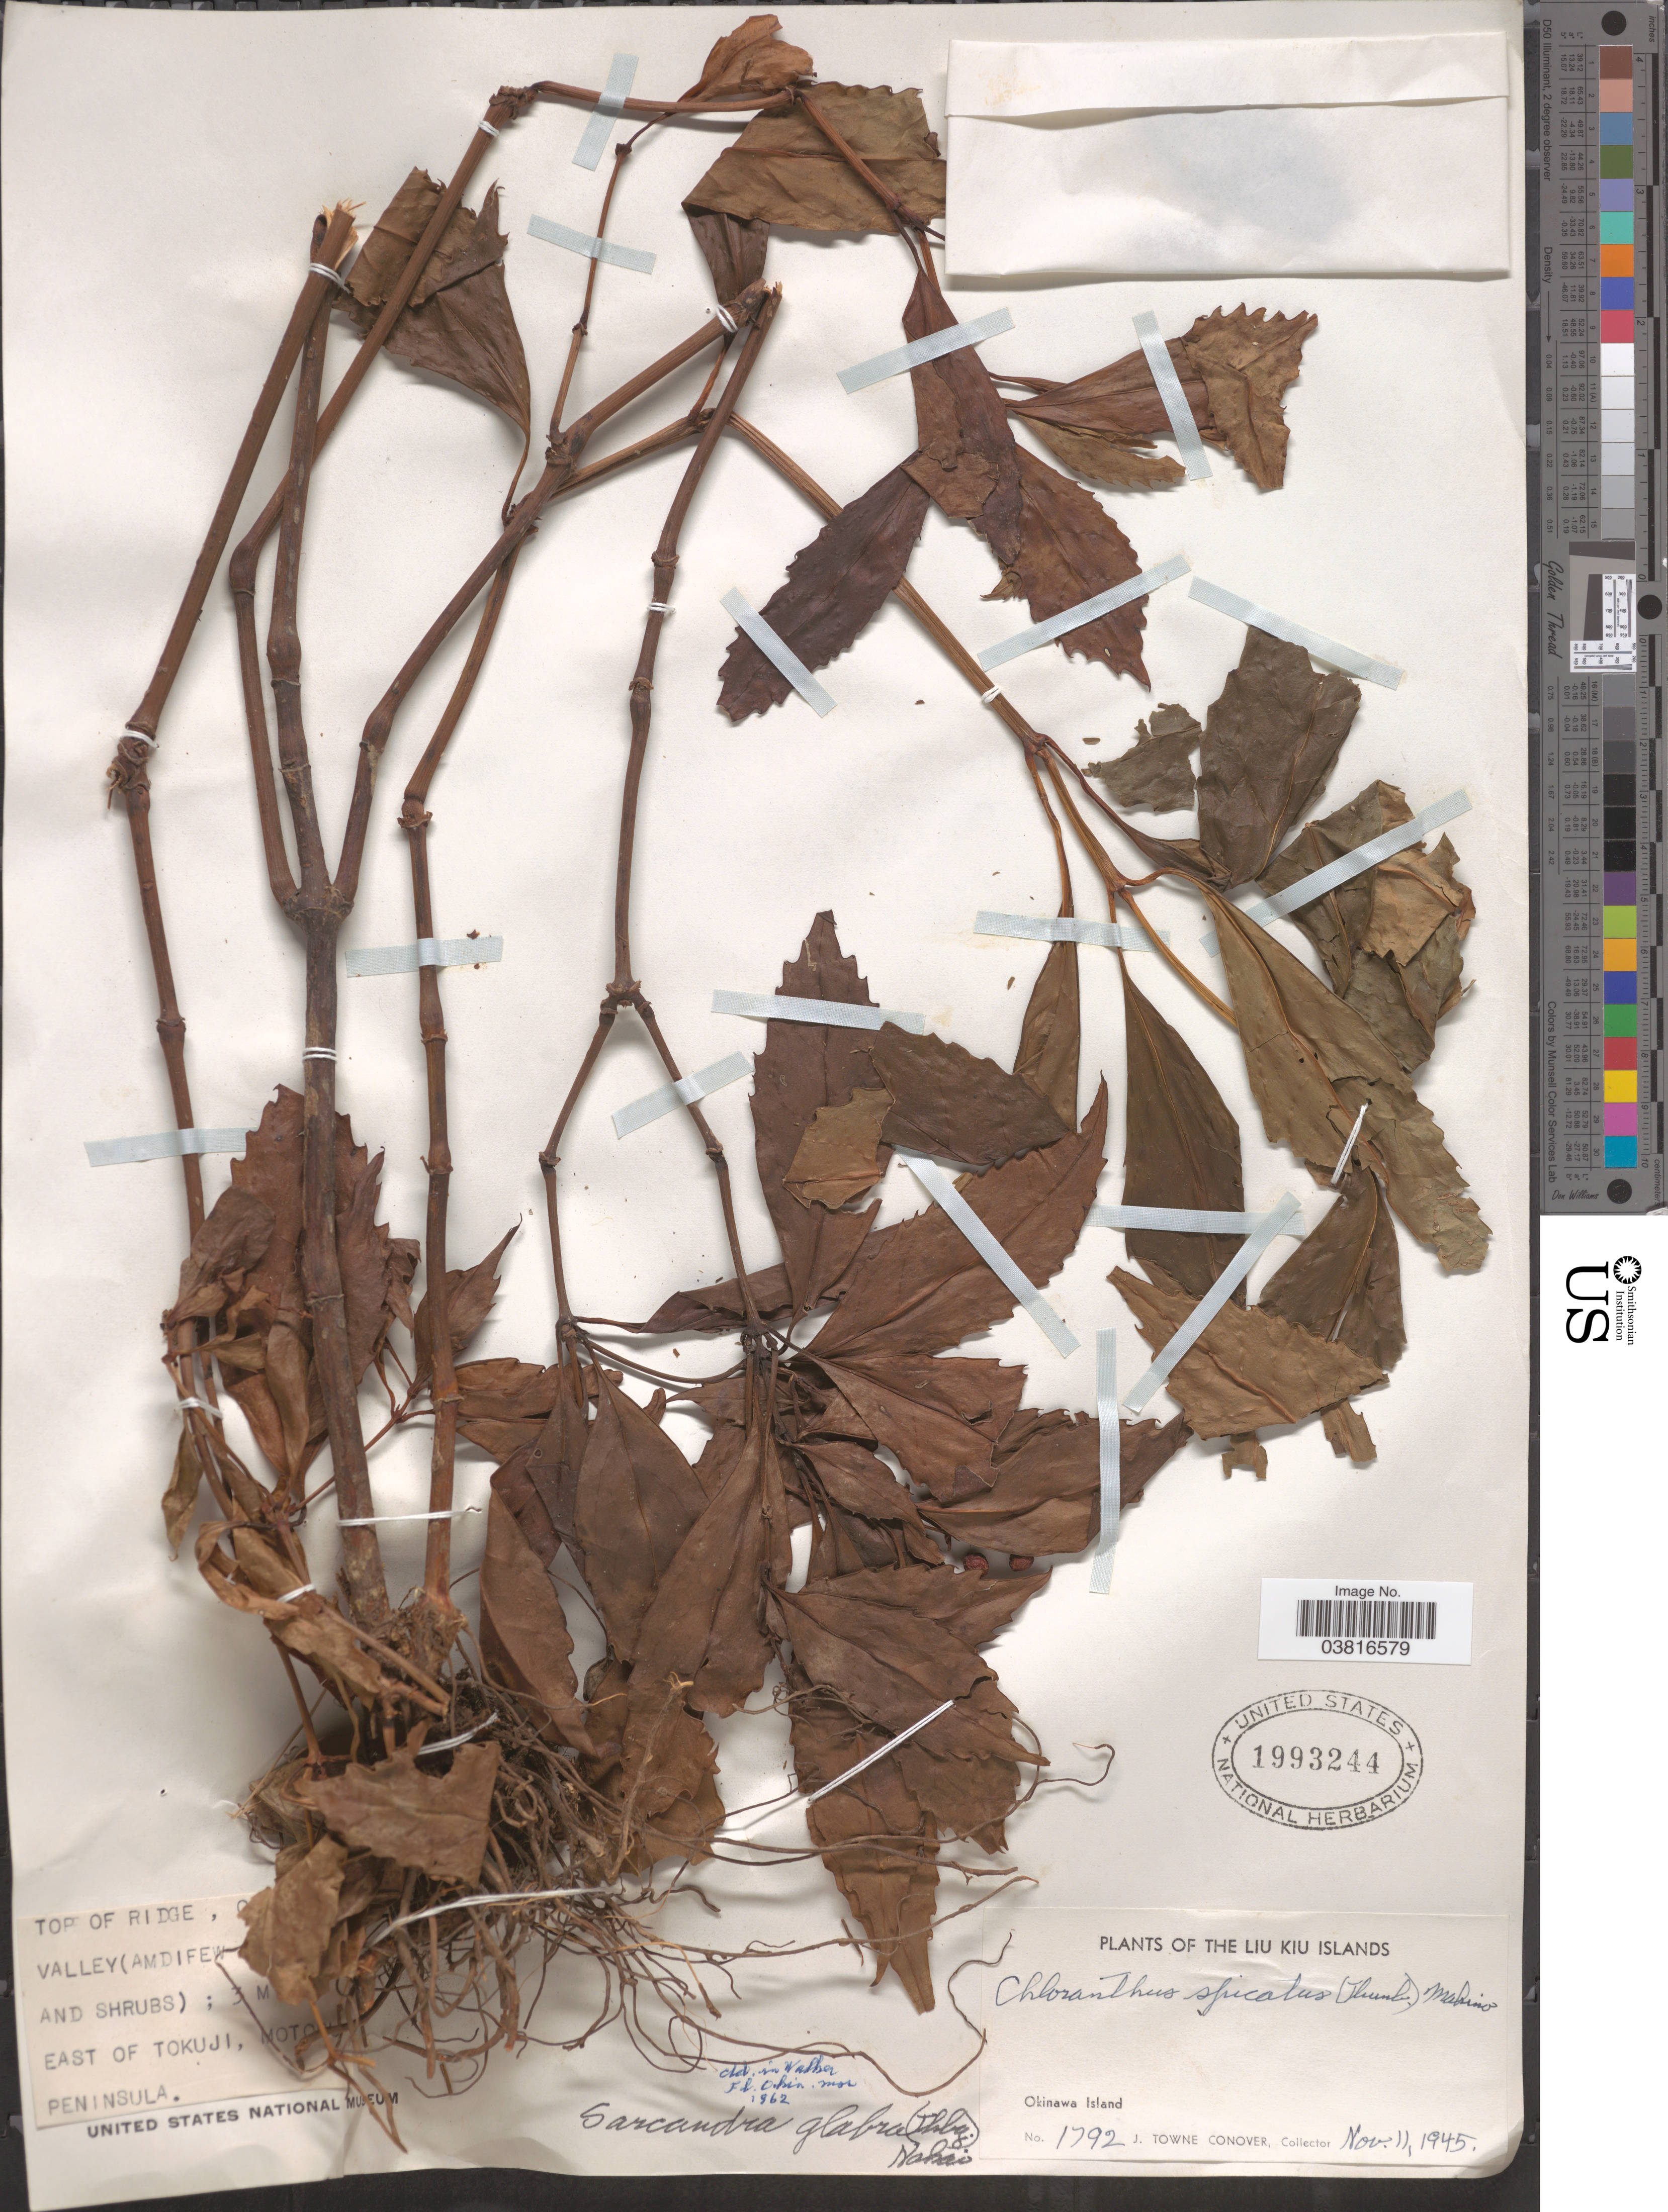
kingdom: Plantae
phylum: Tracheophyta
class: Magnoliopsida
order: Chloranthales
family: Chloranthaceae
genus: Sarcandra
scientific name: Sarcandra glabra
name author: (Thunb.) Nakai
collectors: J. T. Conover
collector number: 1792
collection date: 1945-11-11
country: Japan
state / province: Okinawa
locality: The Liu Kiu Islands. Okinawa Island. Top of ridge, [illegible text] Valley. 3 m [illegible text] East of Tokuji, [illegible text] Peninsula.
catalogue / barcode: US 1993244